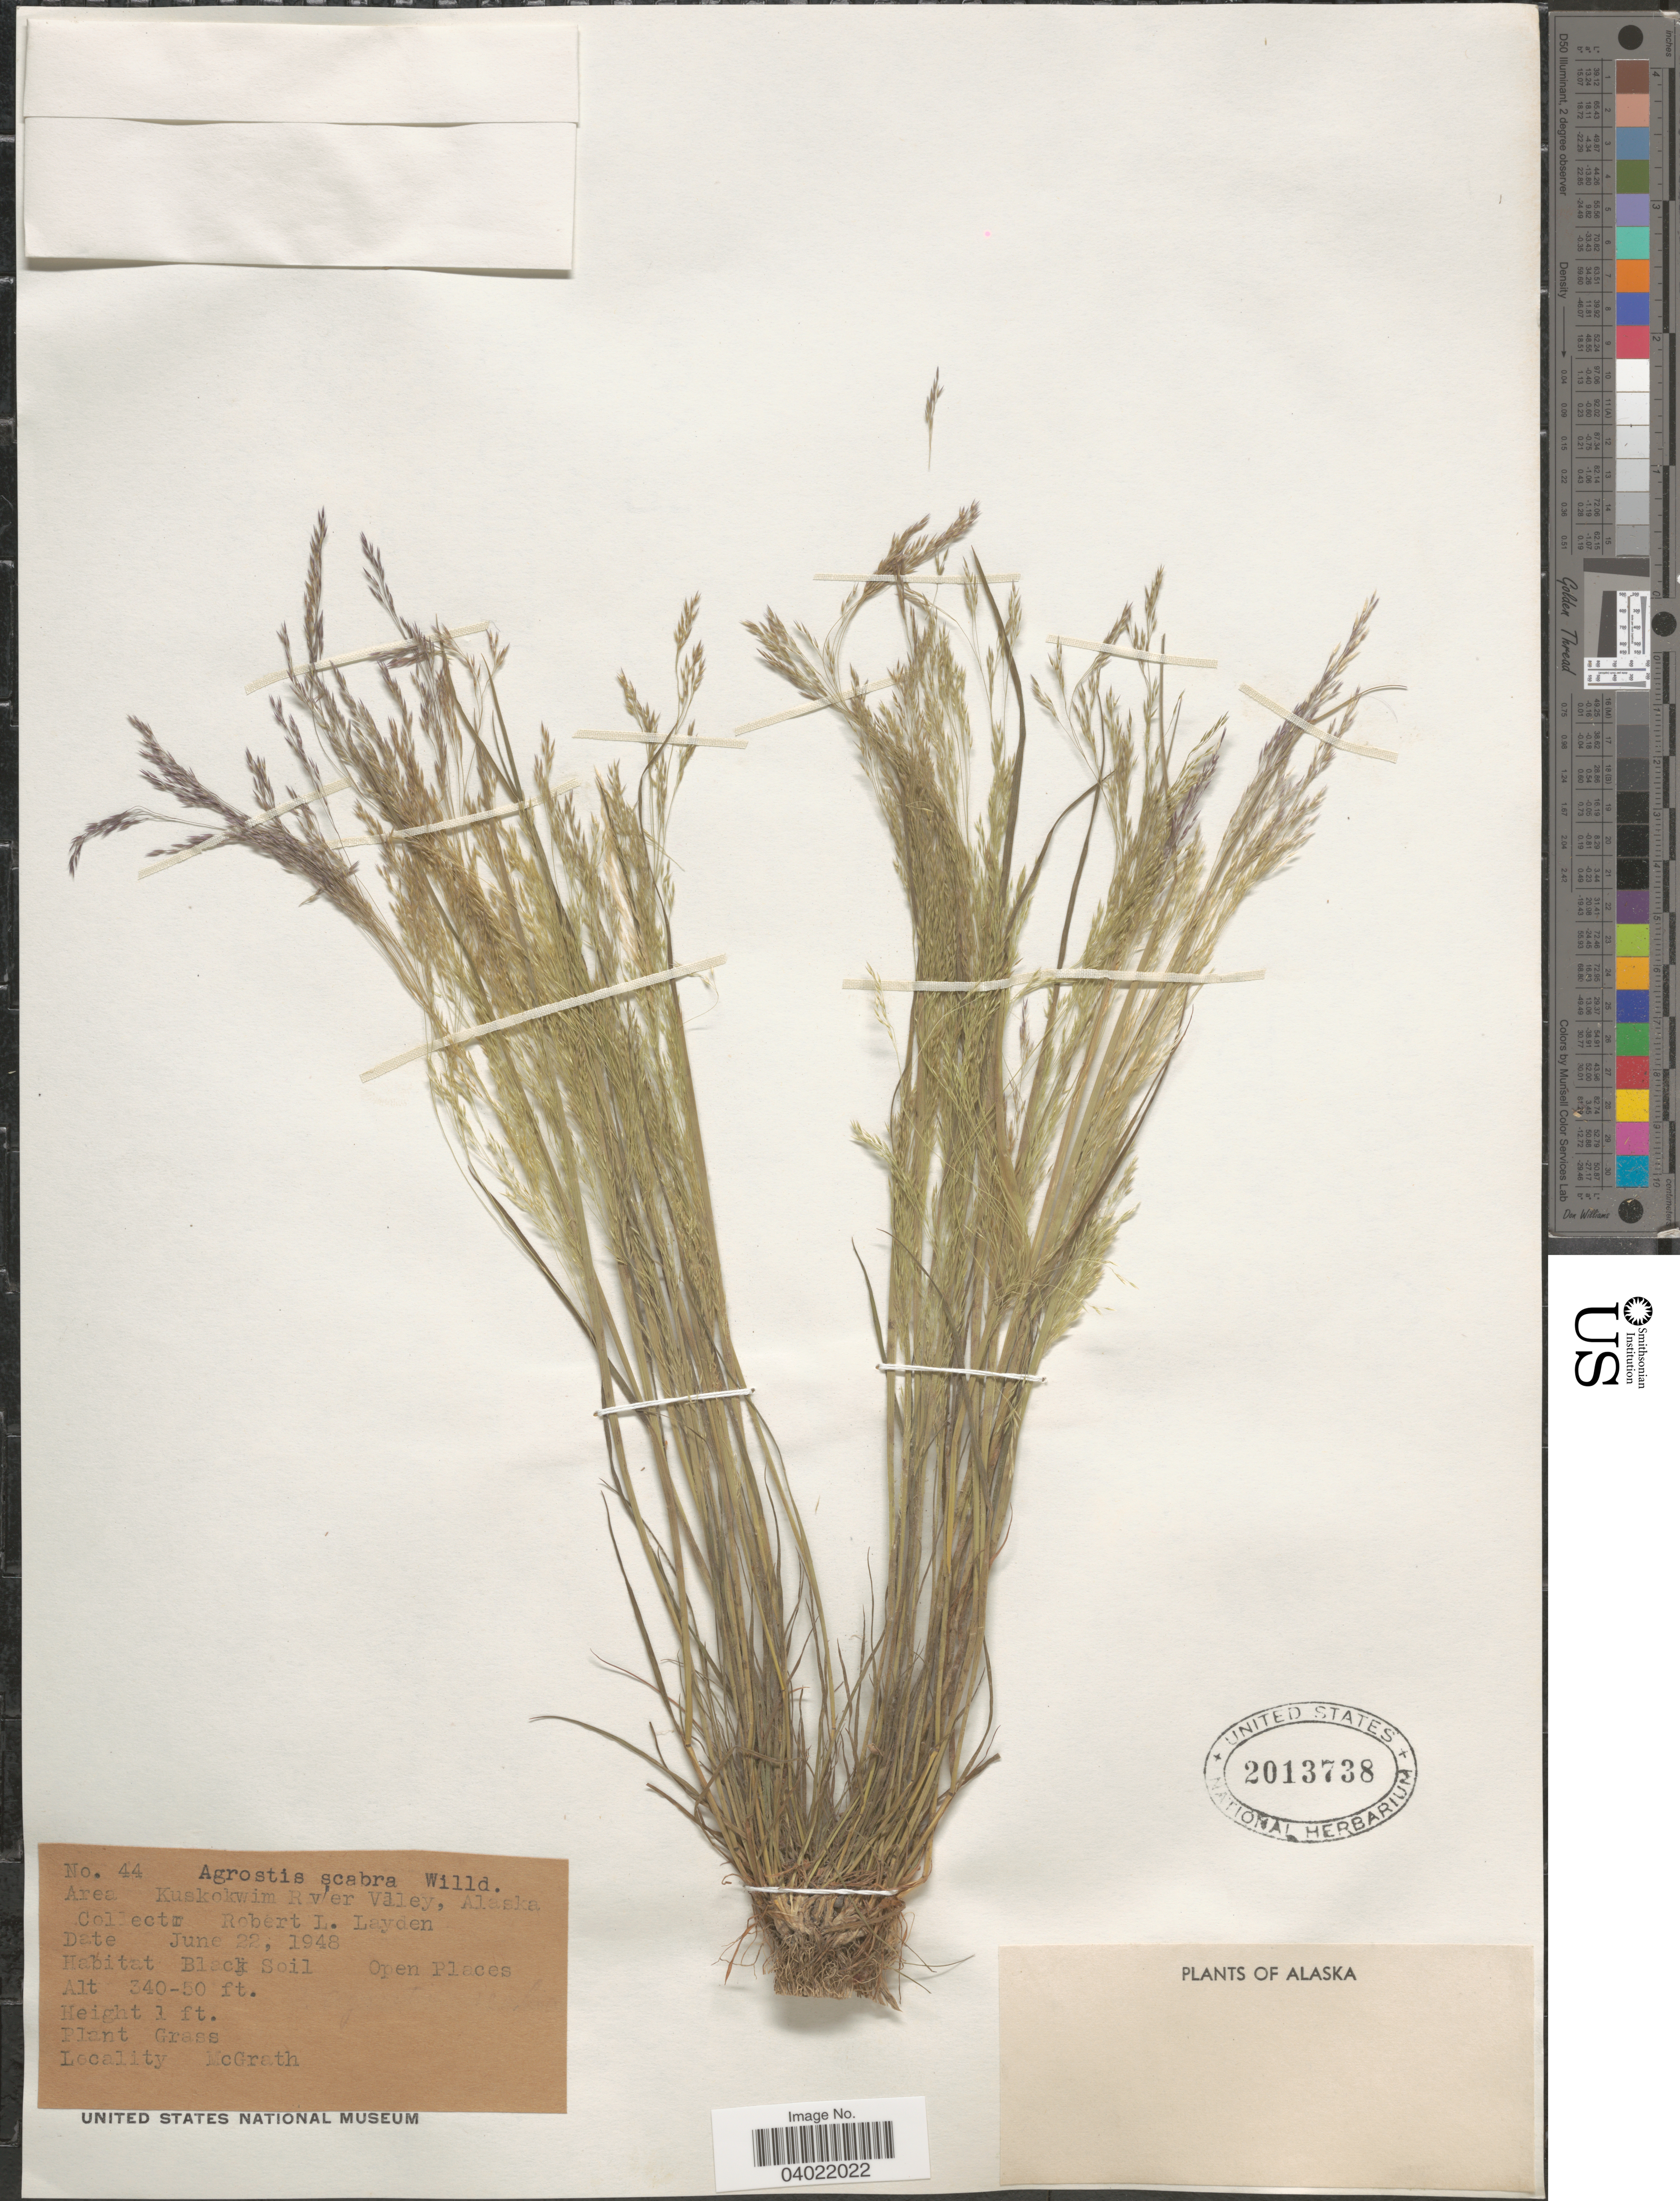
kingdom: Plantae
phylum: Tracheophyta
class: Liliopsida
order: Poales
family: Poaceae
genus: Agrostis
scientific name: Agrostis scabra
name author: Willd.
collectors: R. Layden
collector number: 44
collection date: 1948-06-22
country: United States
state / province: Alaska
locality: Kuskokwim River Valley.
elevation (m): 104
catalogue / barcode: US 2013738